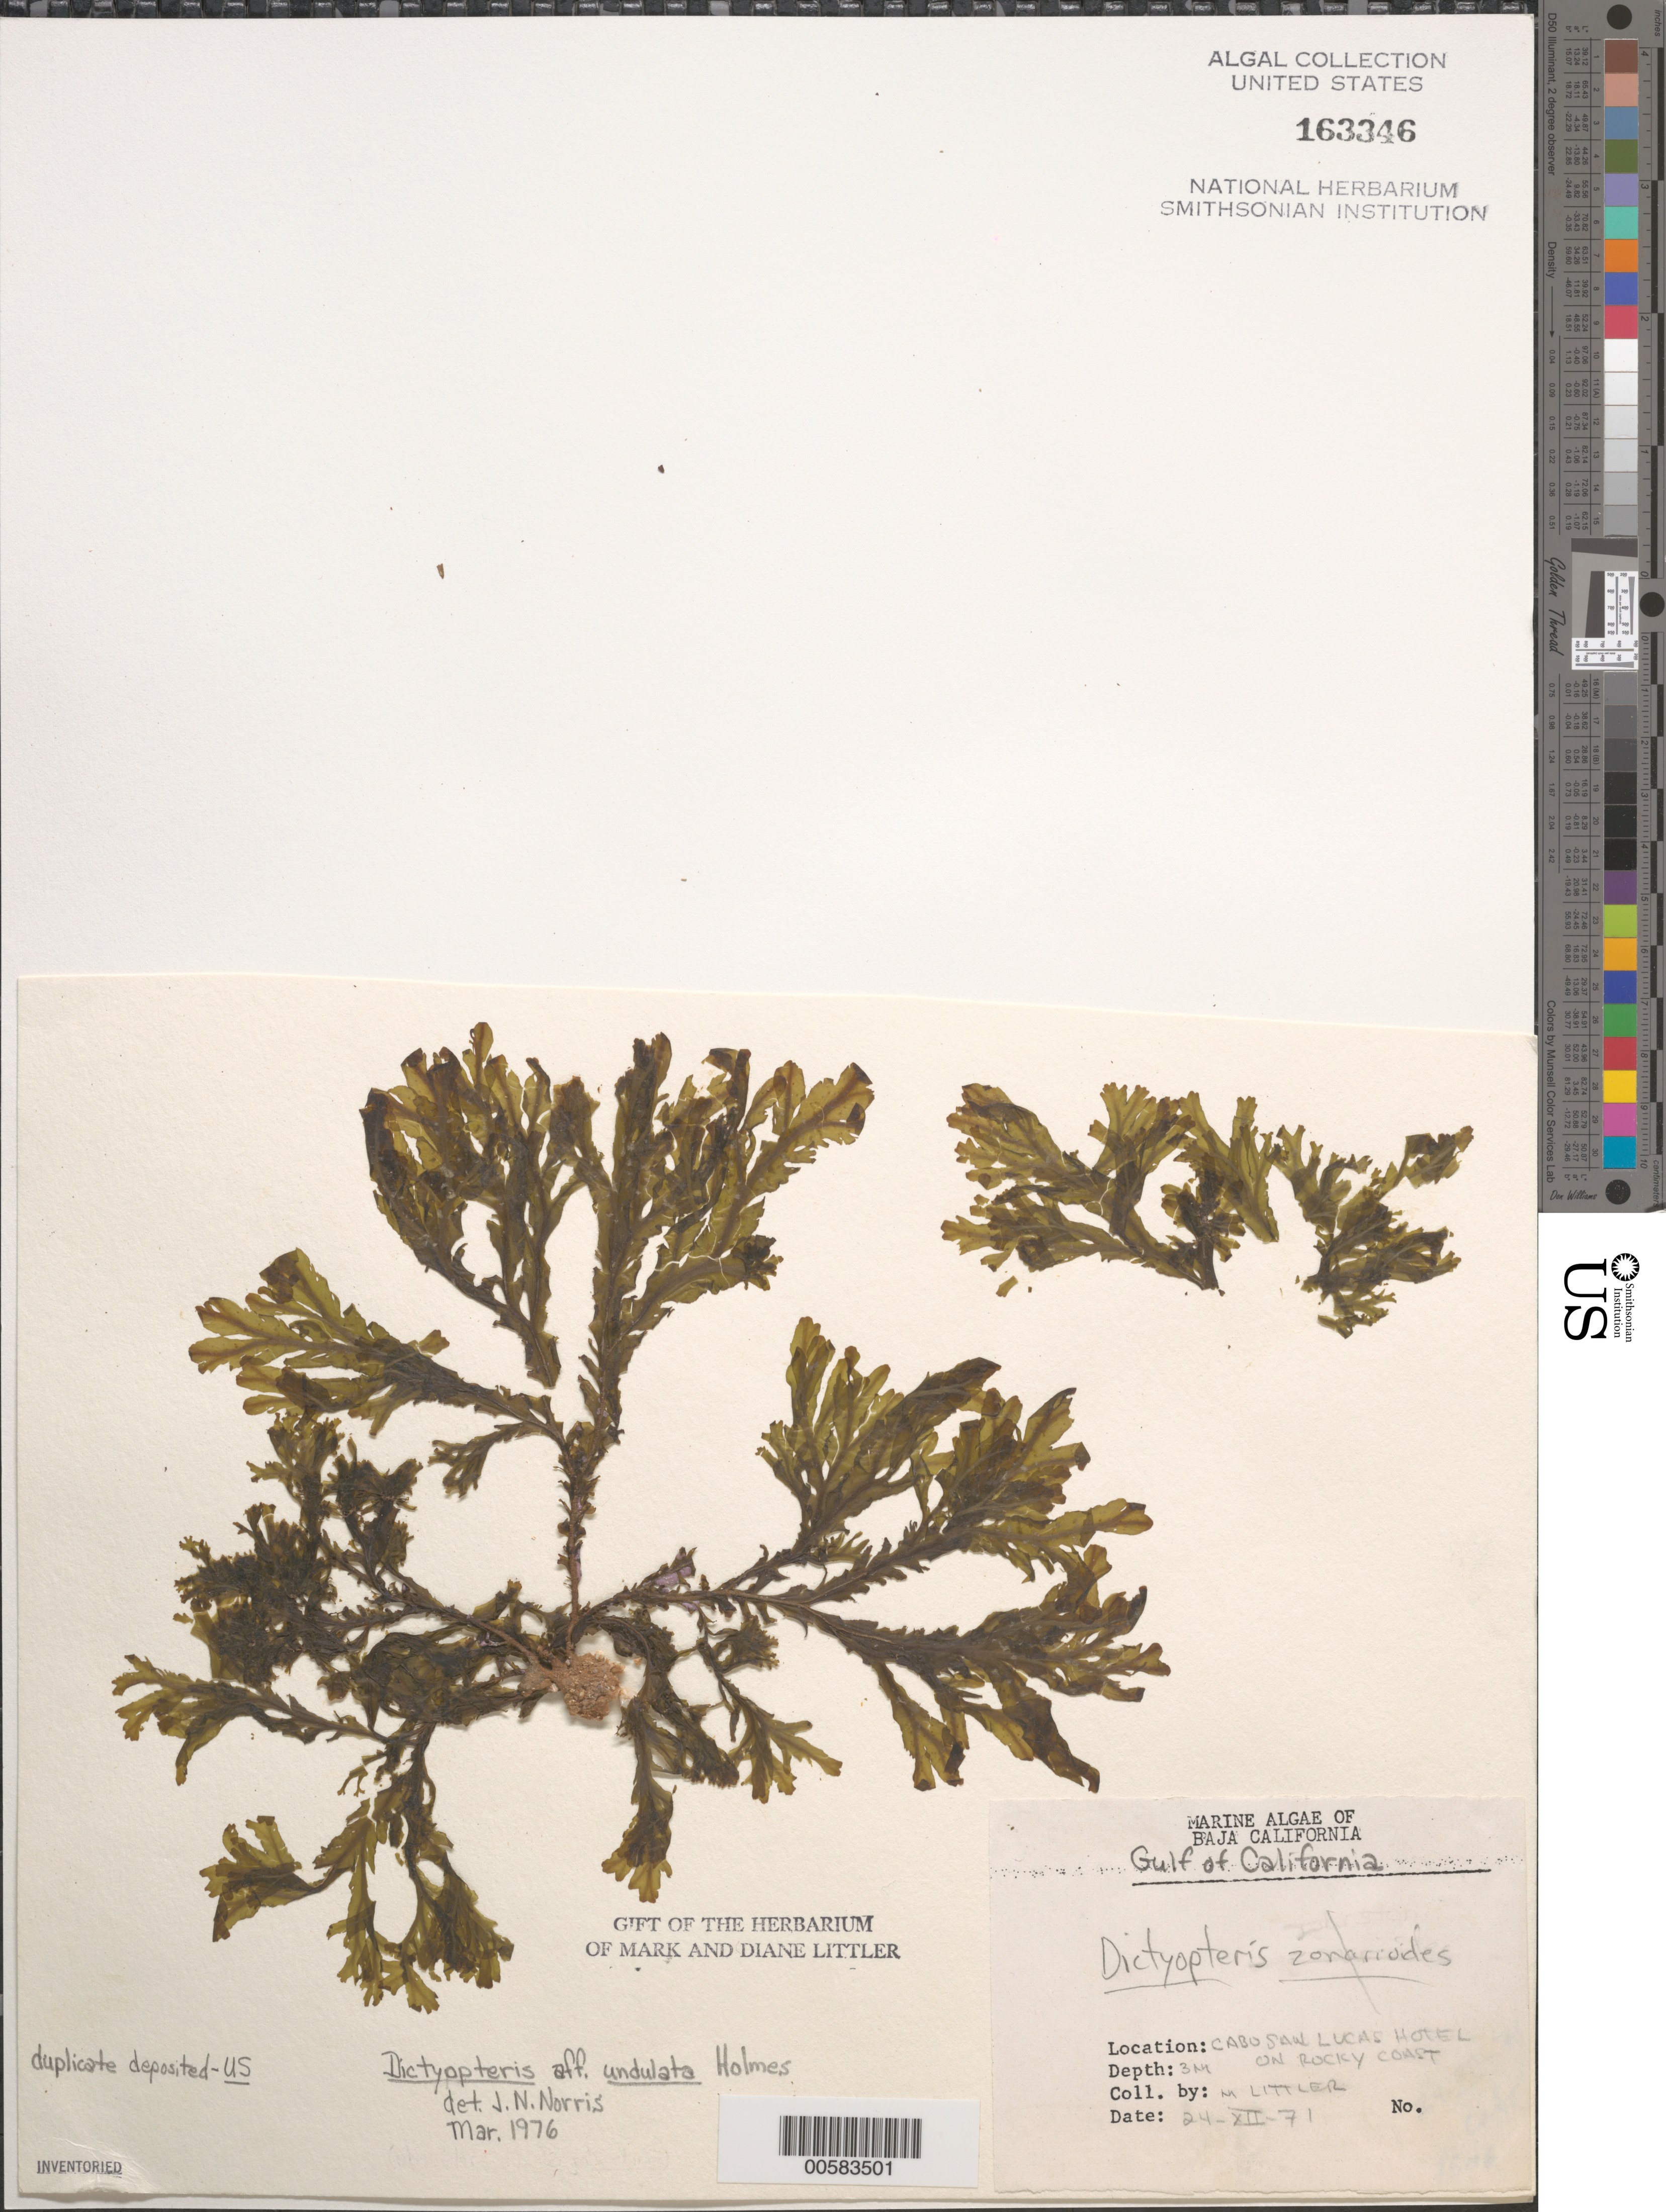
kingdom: Chromista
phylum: Ochrophyta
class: Phaeophyceae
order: Dictyotales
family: Dictyotaceae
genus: Dictyopteris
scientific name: Dictyopteris undulata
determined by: Norris, James N.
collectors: M. M. Littler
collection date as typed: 24 Dec 1971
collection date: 1971-12-24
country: Mexico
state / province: Baja California Sur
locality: Cabo San Lucas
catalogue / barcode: US 163346